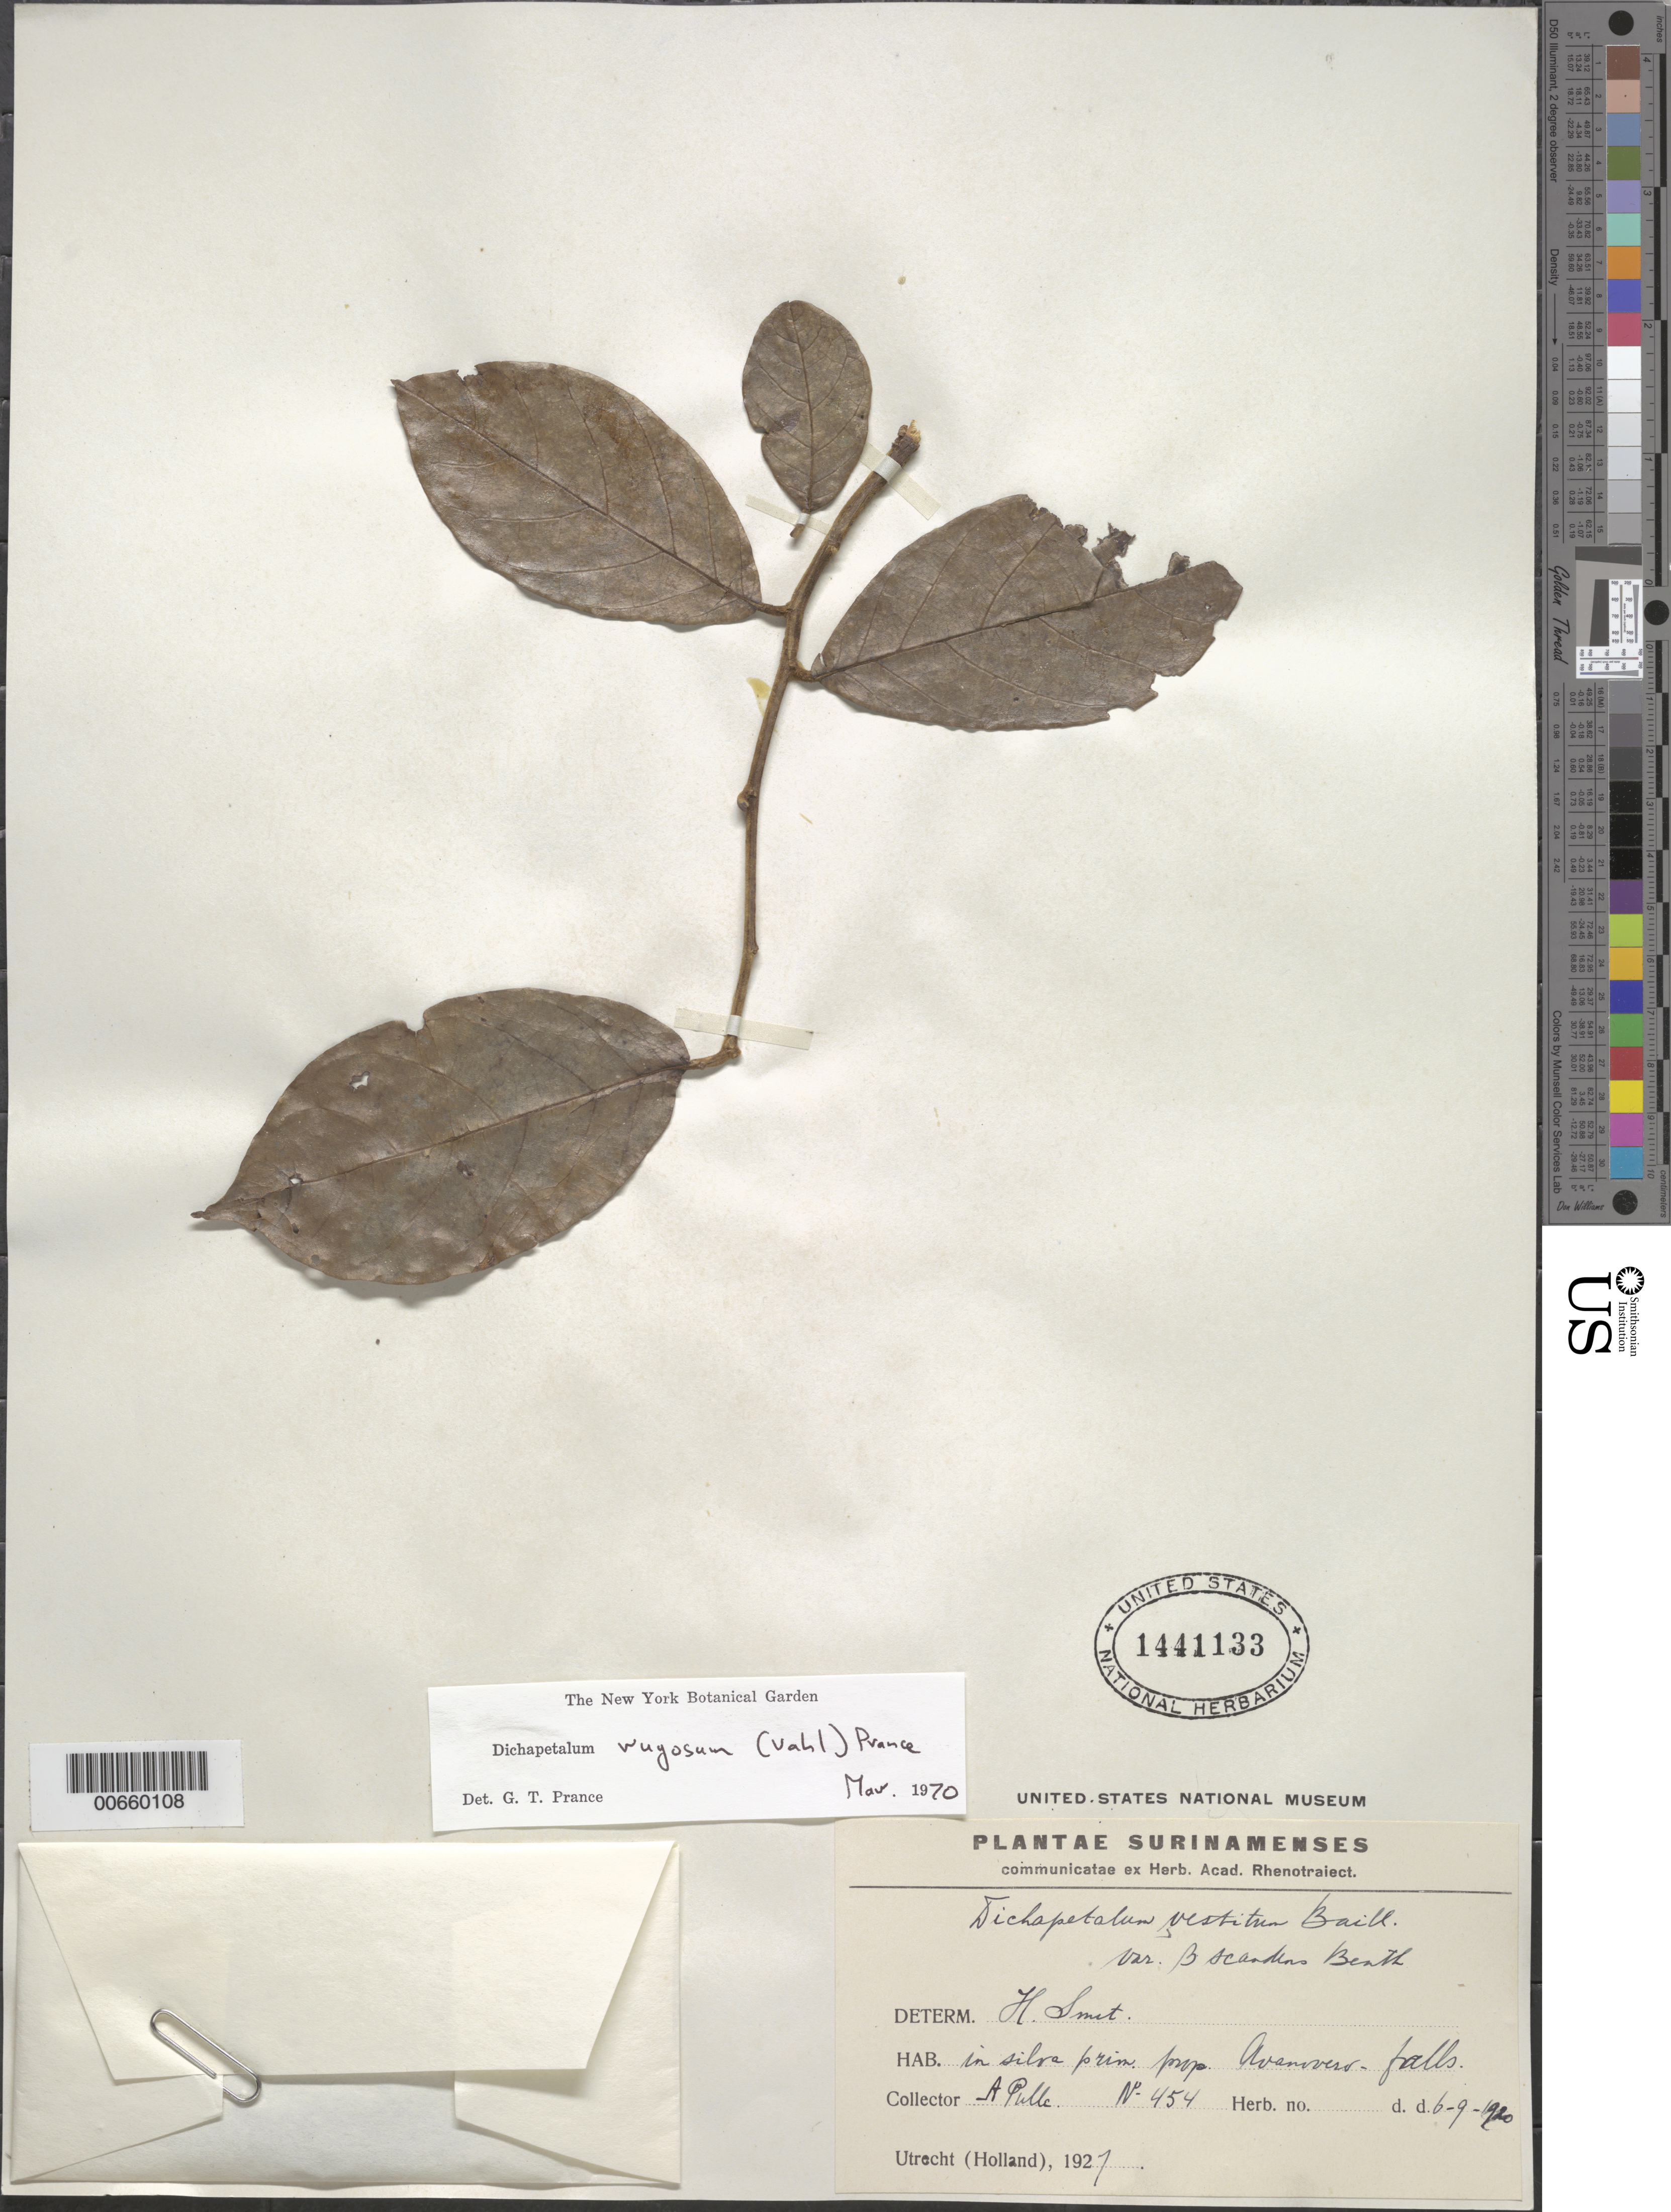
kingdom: Plantae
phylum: Tracheophyta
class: Magnoliopsida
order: Malpighiales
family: Dichapetalaceae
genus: Dichapetalum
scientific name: Dichapetalum rugosum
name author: (Vahl) Prance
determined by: Prance, G. T.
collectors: A. A. Pulle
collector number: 454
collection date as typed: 6-Sep-20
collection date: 1920-09-06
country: Suriname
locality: Avanavero Falls, Kabalebo R.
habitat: Primary forest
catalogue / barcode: US 1441133